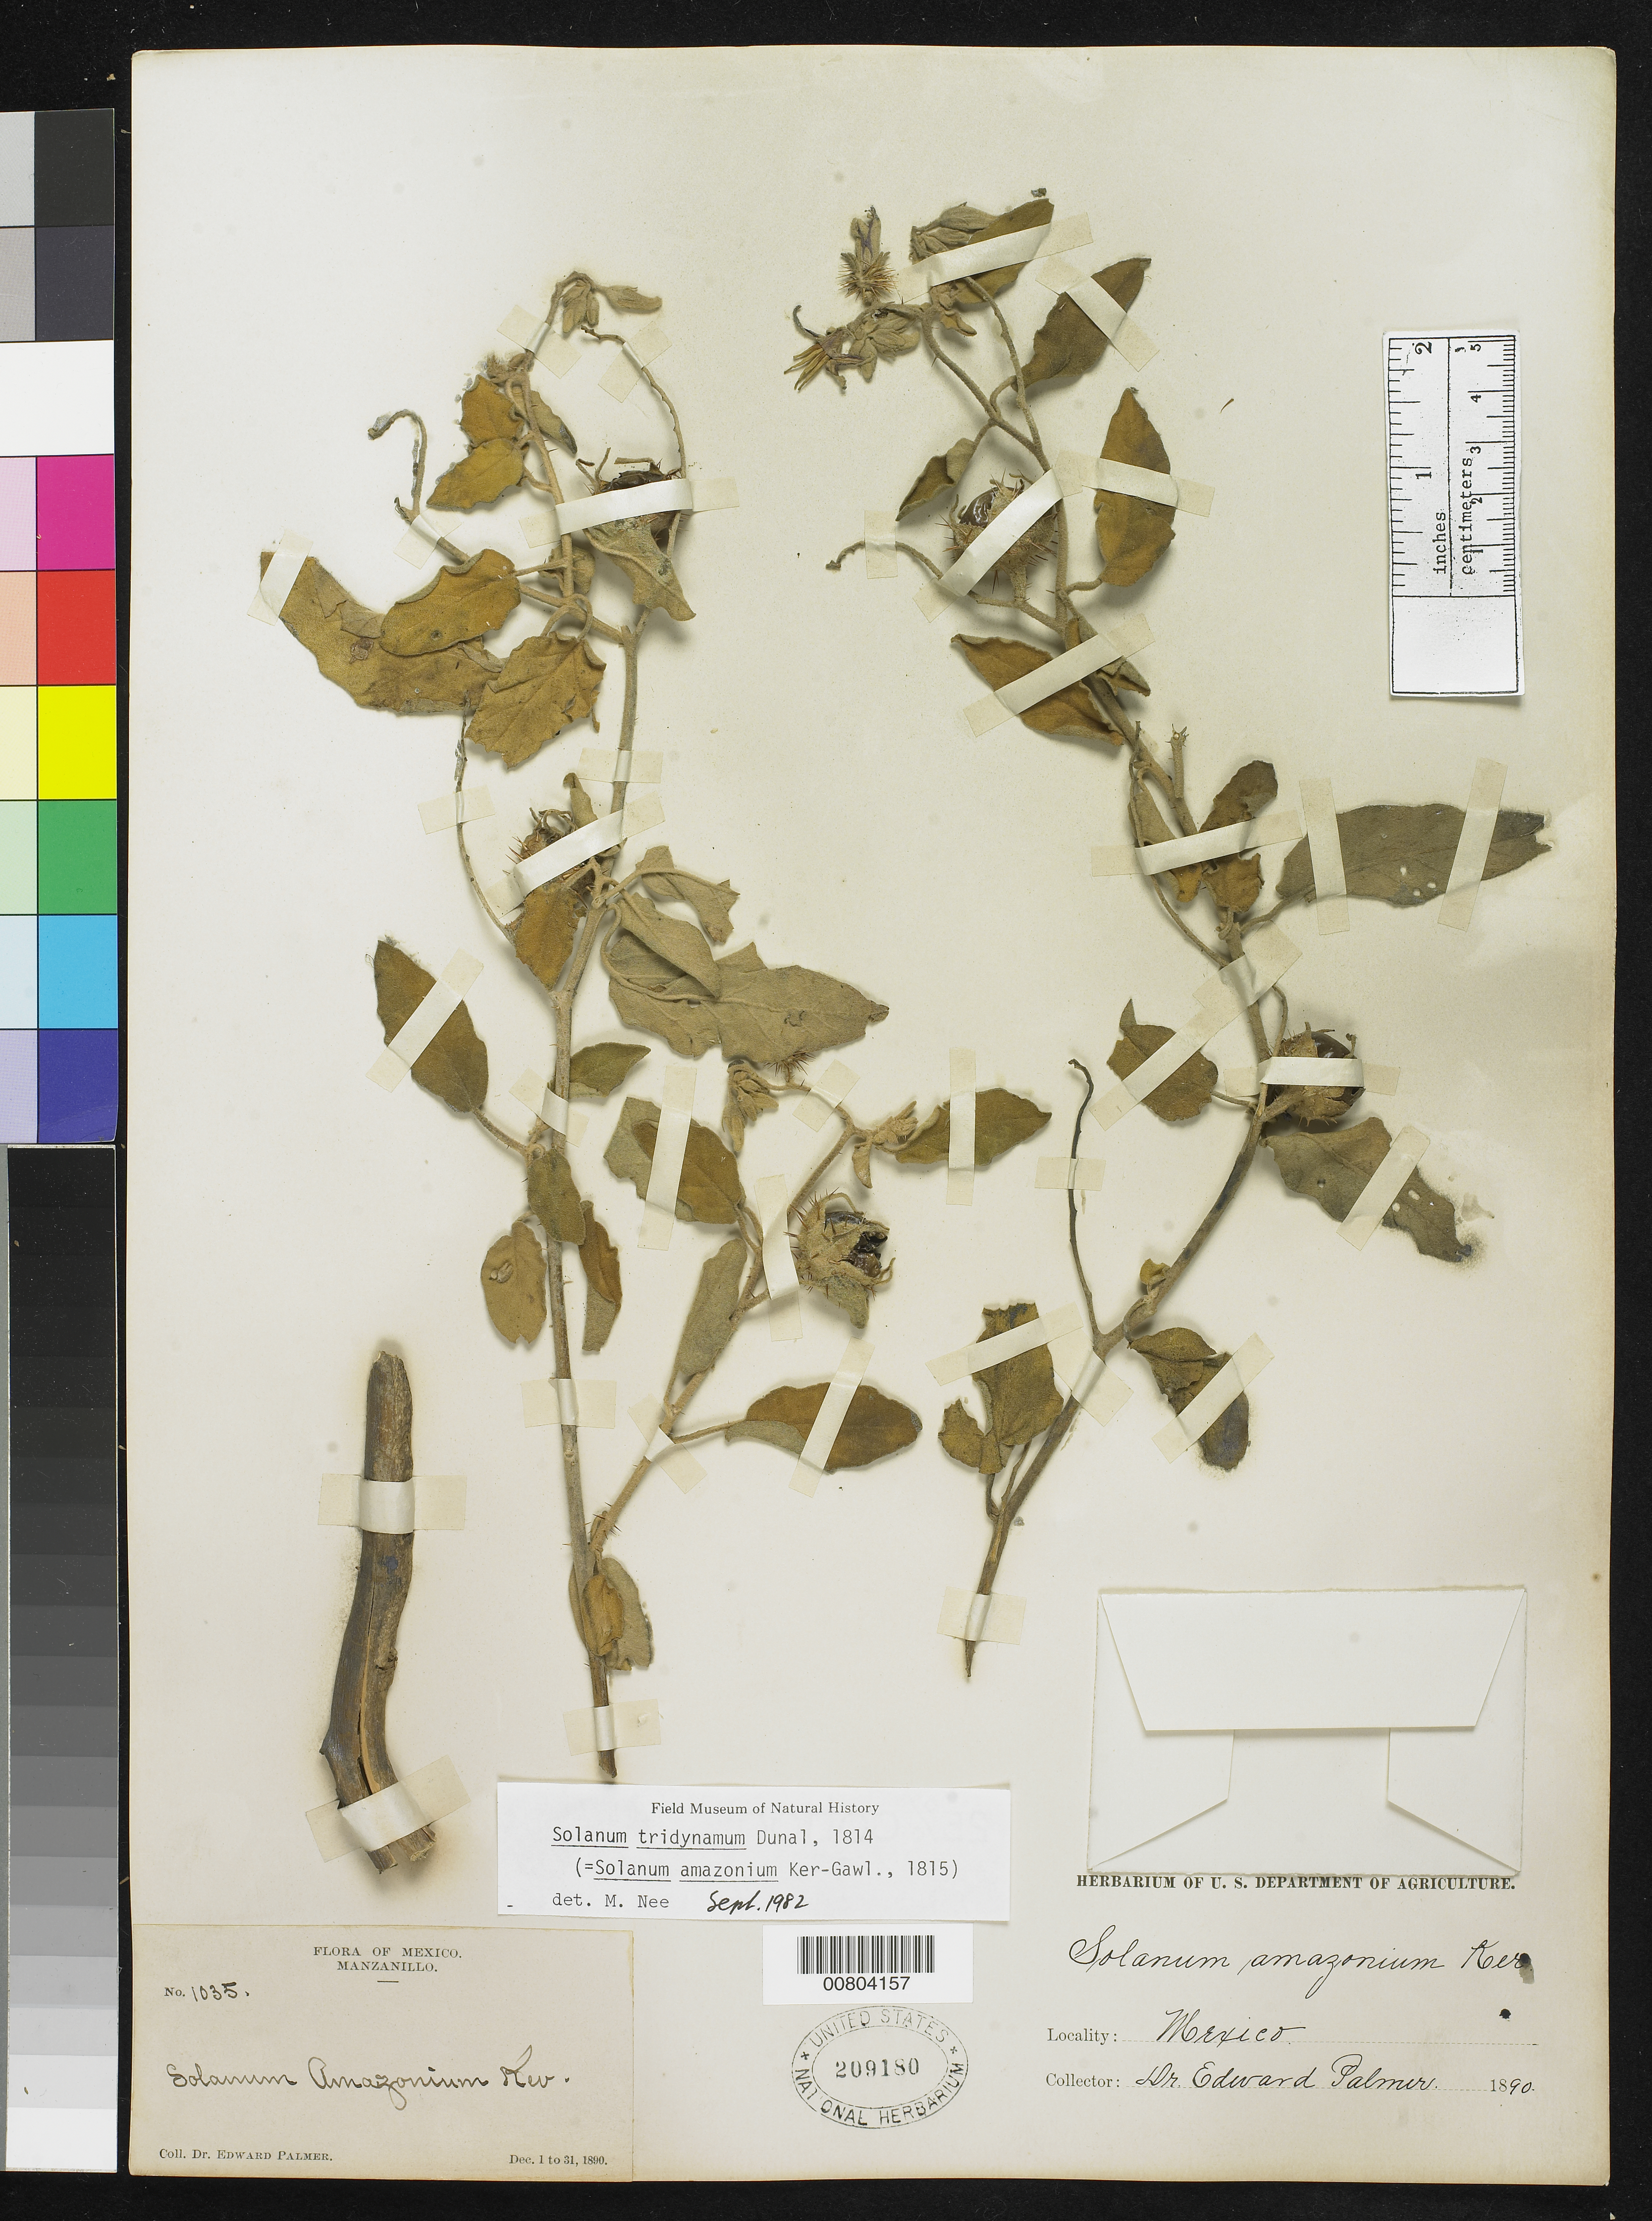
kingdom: Plantae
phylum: Tracheophyta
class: Magnoliopsida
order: Solanales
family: Solanaceae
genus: Solanum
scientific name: Solanum tridynamum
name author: Dunal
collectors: E. Palmer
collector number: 1035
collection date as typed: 01 Dec 1890 to 31 Dec 1890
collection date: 1890-12-01/1890-12-31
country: Mexico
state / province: Colima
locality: Manzanillo, Colima.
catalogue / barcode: US 209180